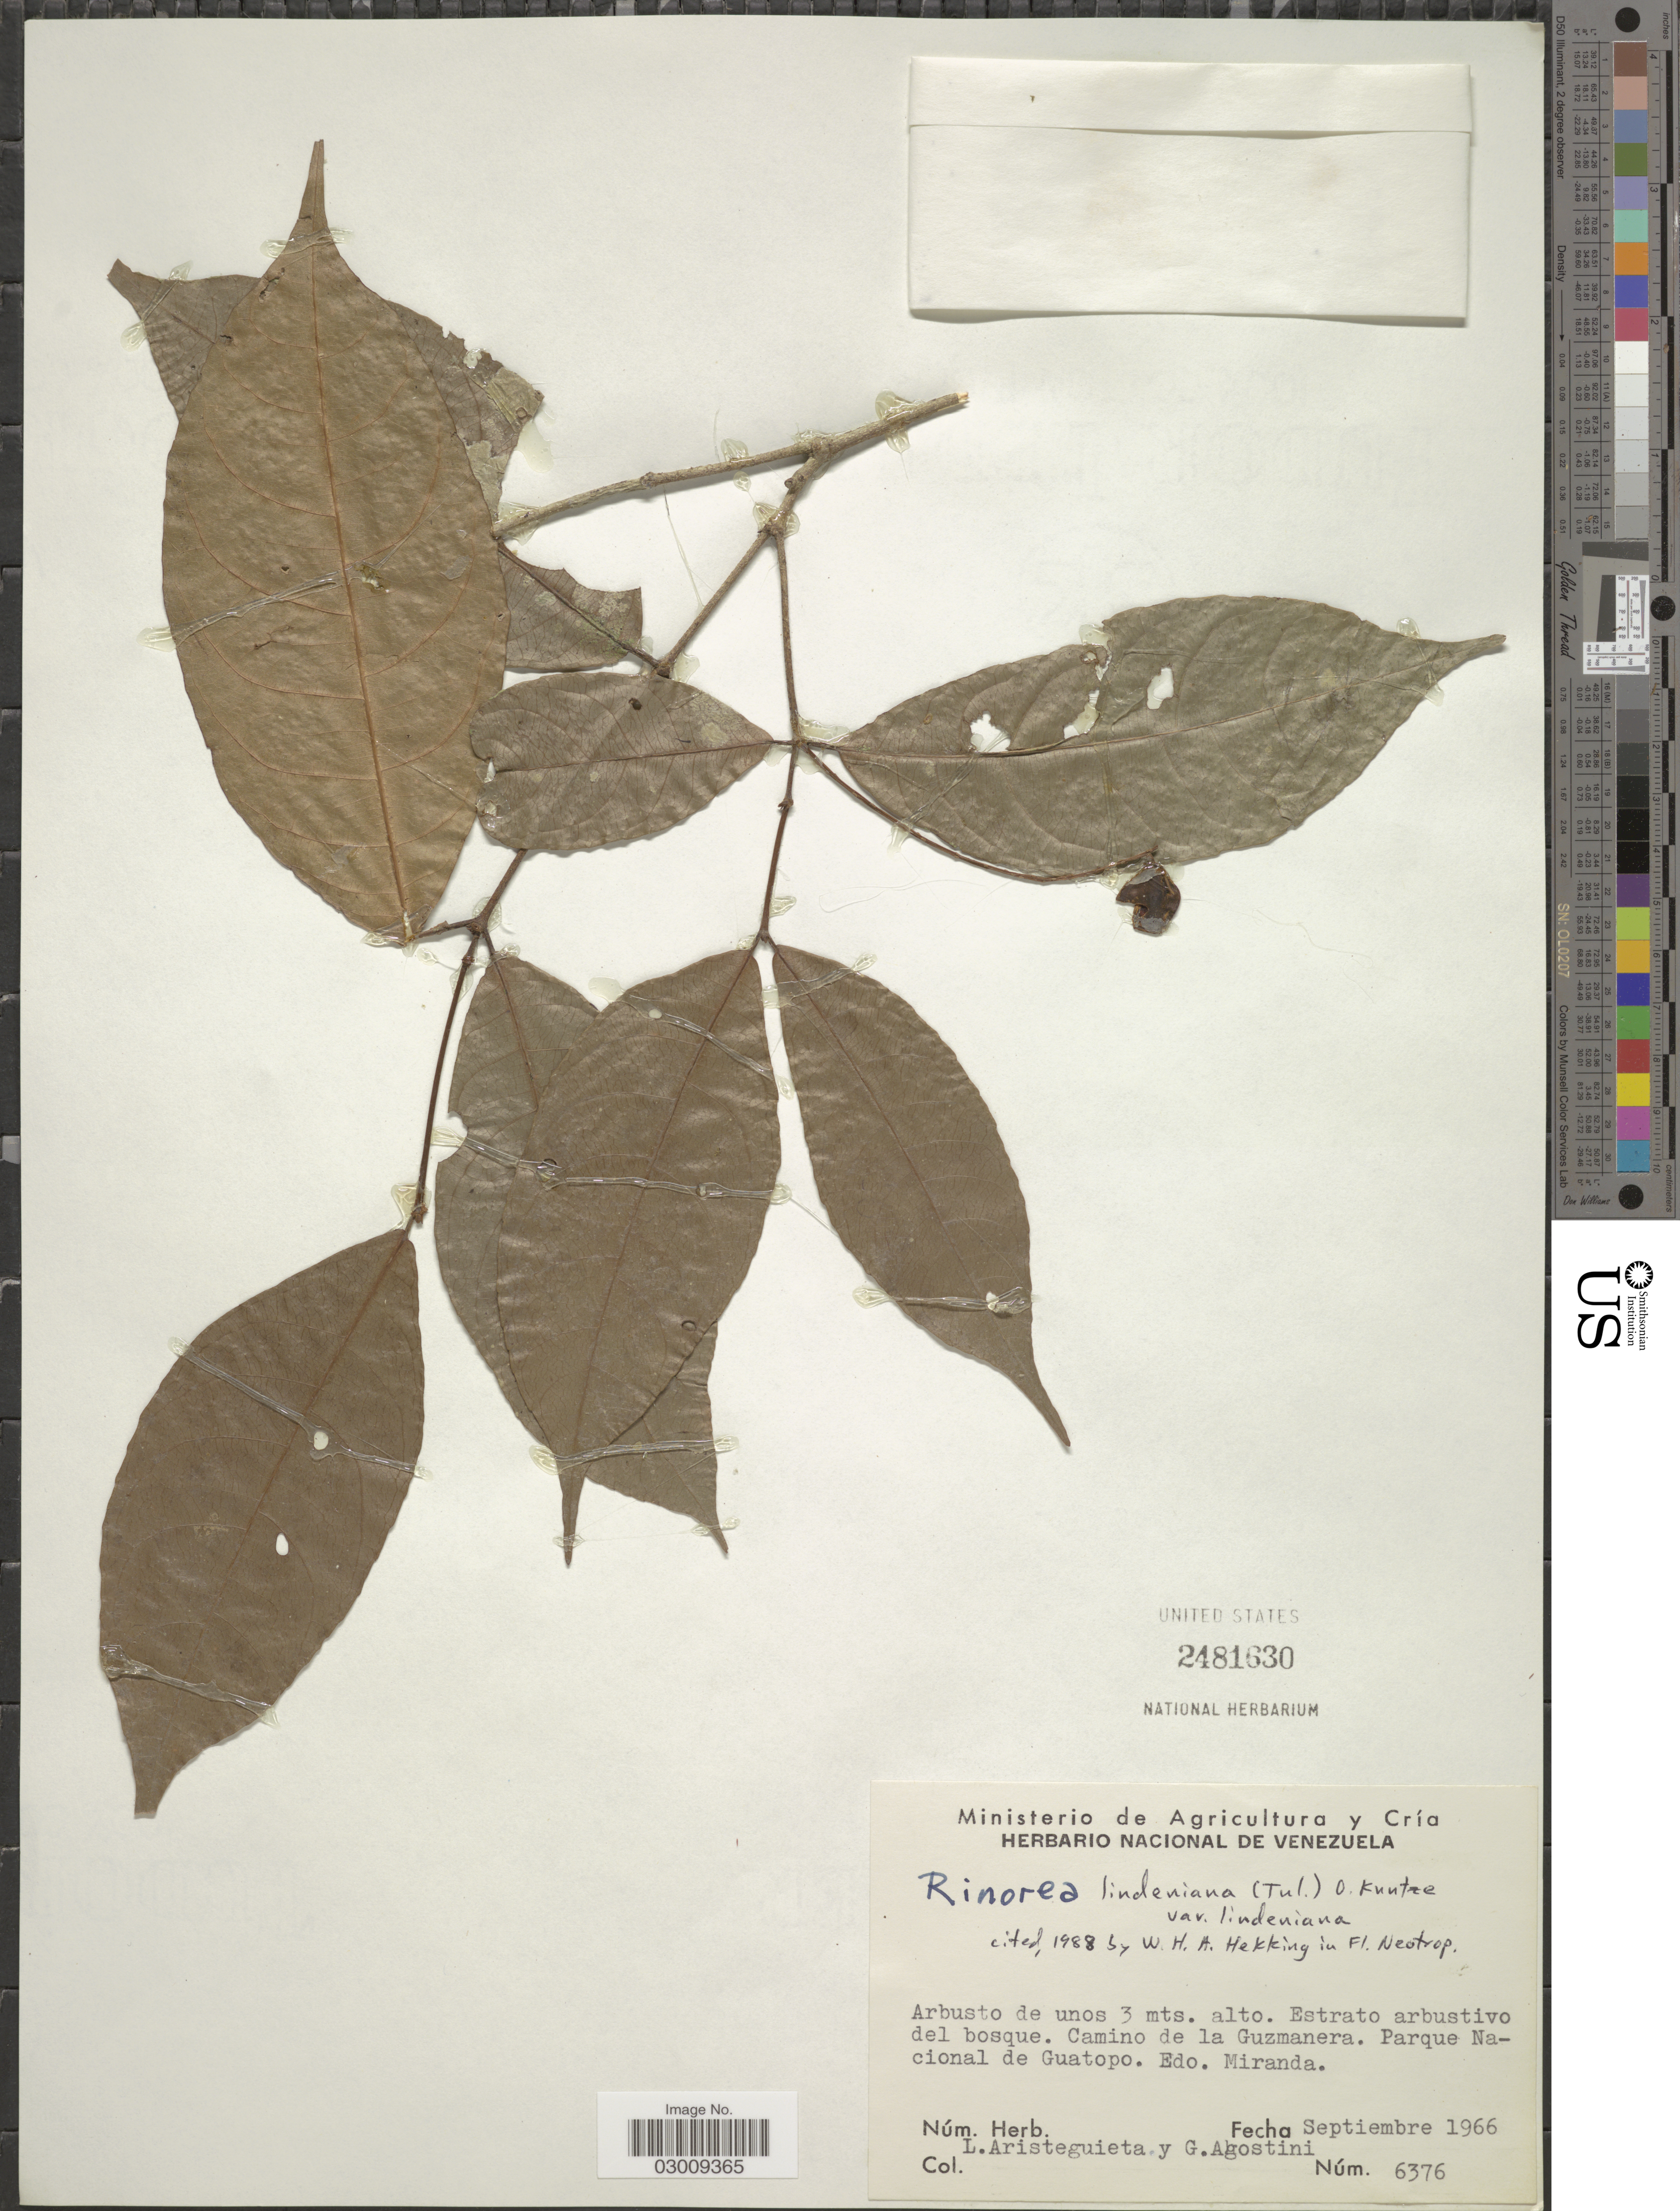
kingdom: Plantae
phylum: Tracheophyta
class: Magnoliopsida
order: Malpighiales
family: Violaceae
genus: Rinorea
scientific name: Rinorea lindeniana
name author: (Tul.) Kuntze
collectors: L. Aristeguieta & G. Agostini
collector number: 6376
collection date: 1966-09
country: Venezuela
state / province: Miranda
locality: Camino de la Guzmanera. Parque Nacional de Guatopo.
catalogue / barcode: US 2481630